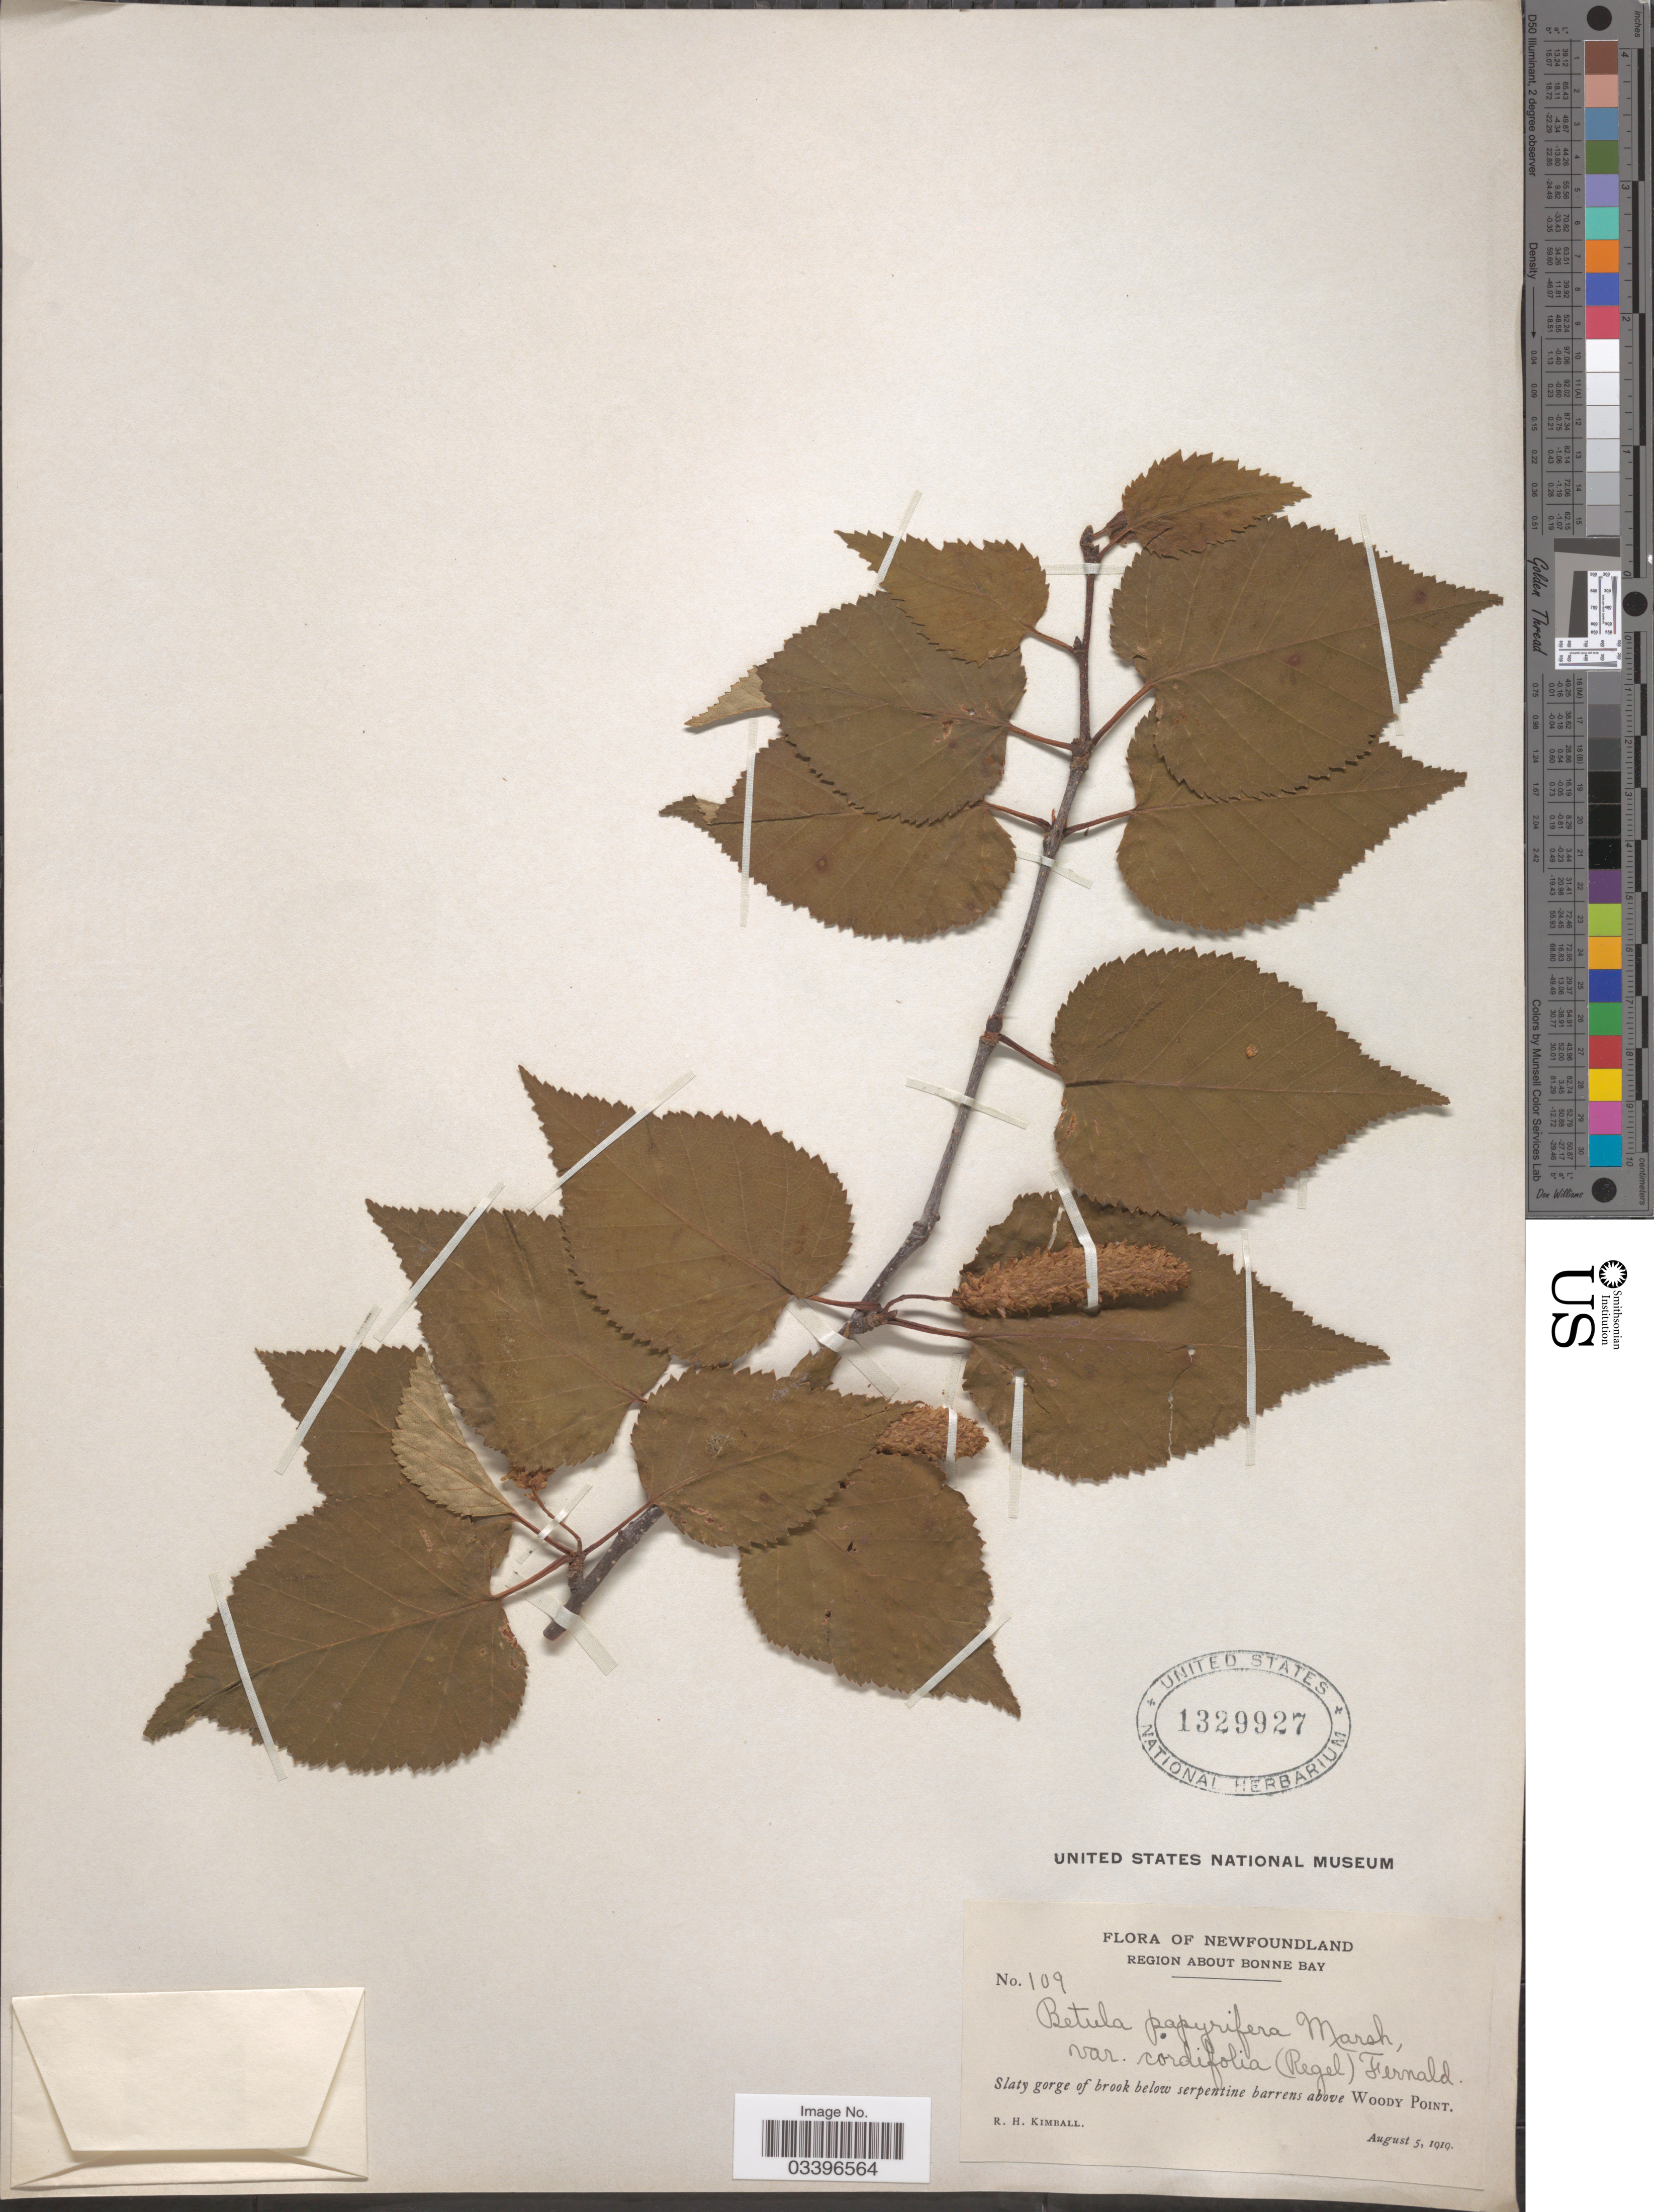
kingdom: Plantae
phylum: Tracheophyta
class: Magnoliopsida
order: Fagales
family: Betulaceae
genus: Betula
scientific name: Betula papyrifera var. cordifolia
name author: (Regel) Regel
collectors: R. Kimball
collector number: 109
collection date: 1919-08-05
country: Canada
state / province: Newfoundland and Labrador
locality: Region about Bonne Bay. Slaty gorge of brook below serpentine barrens above Woody Point.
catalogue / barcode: US 1329927